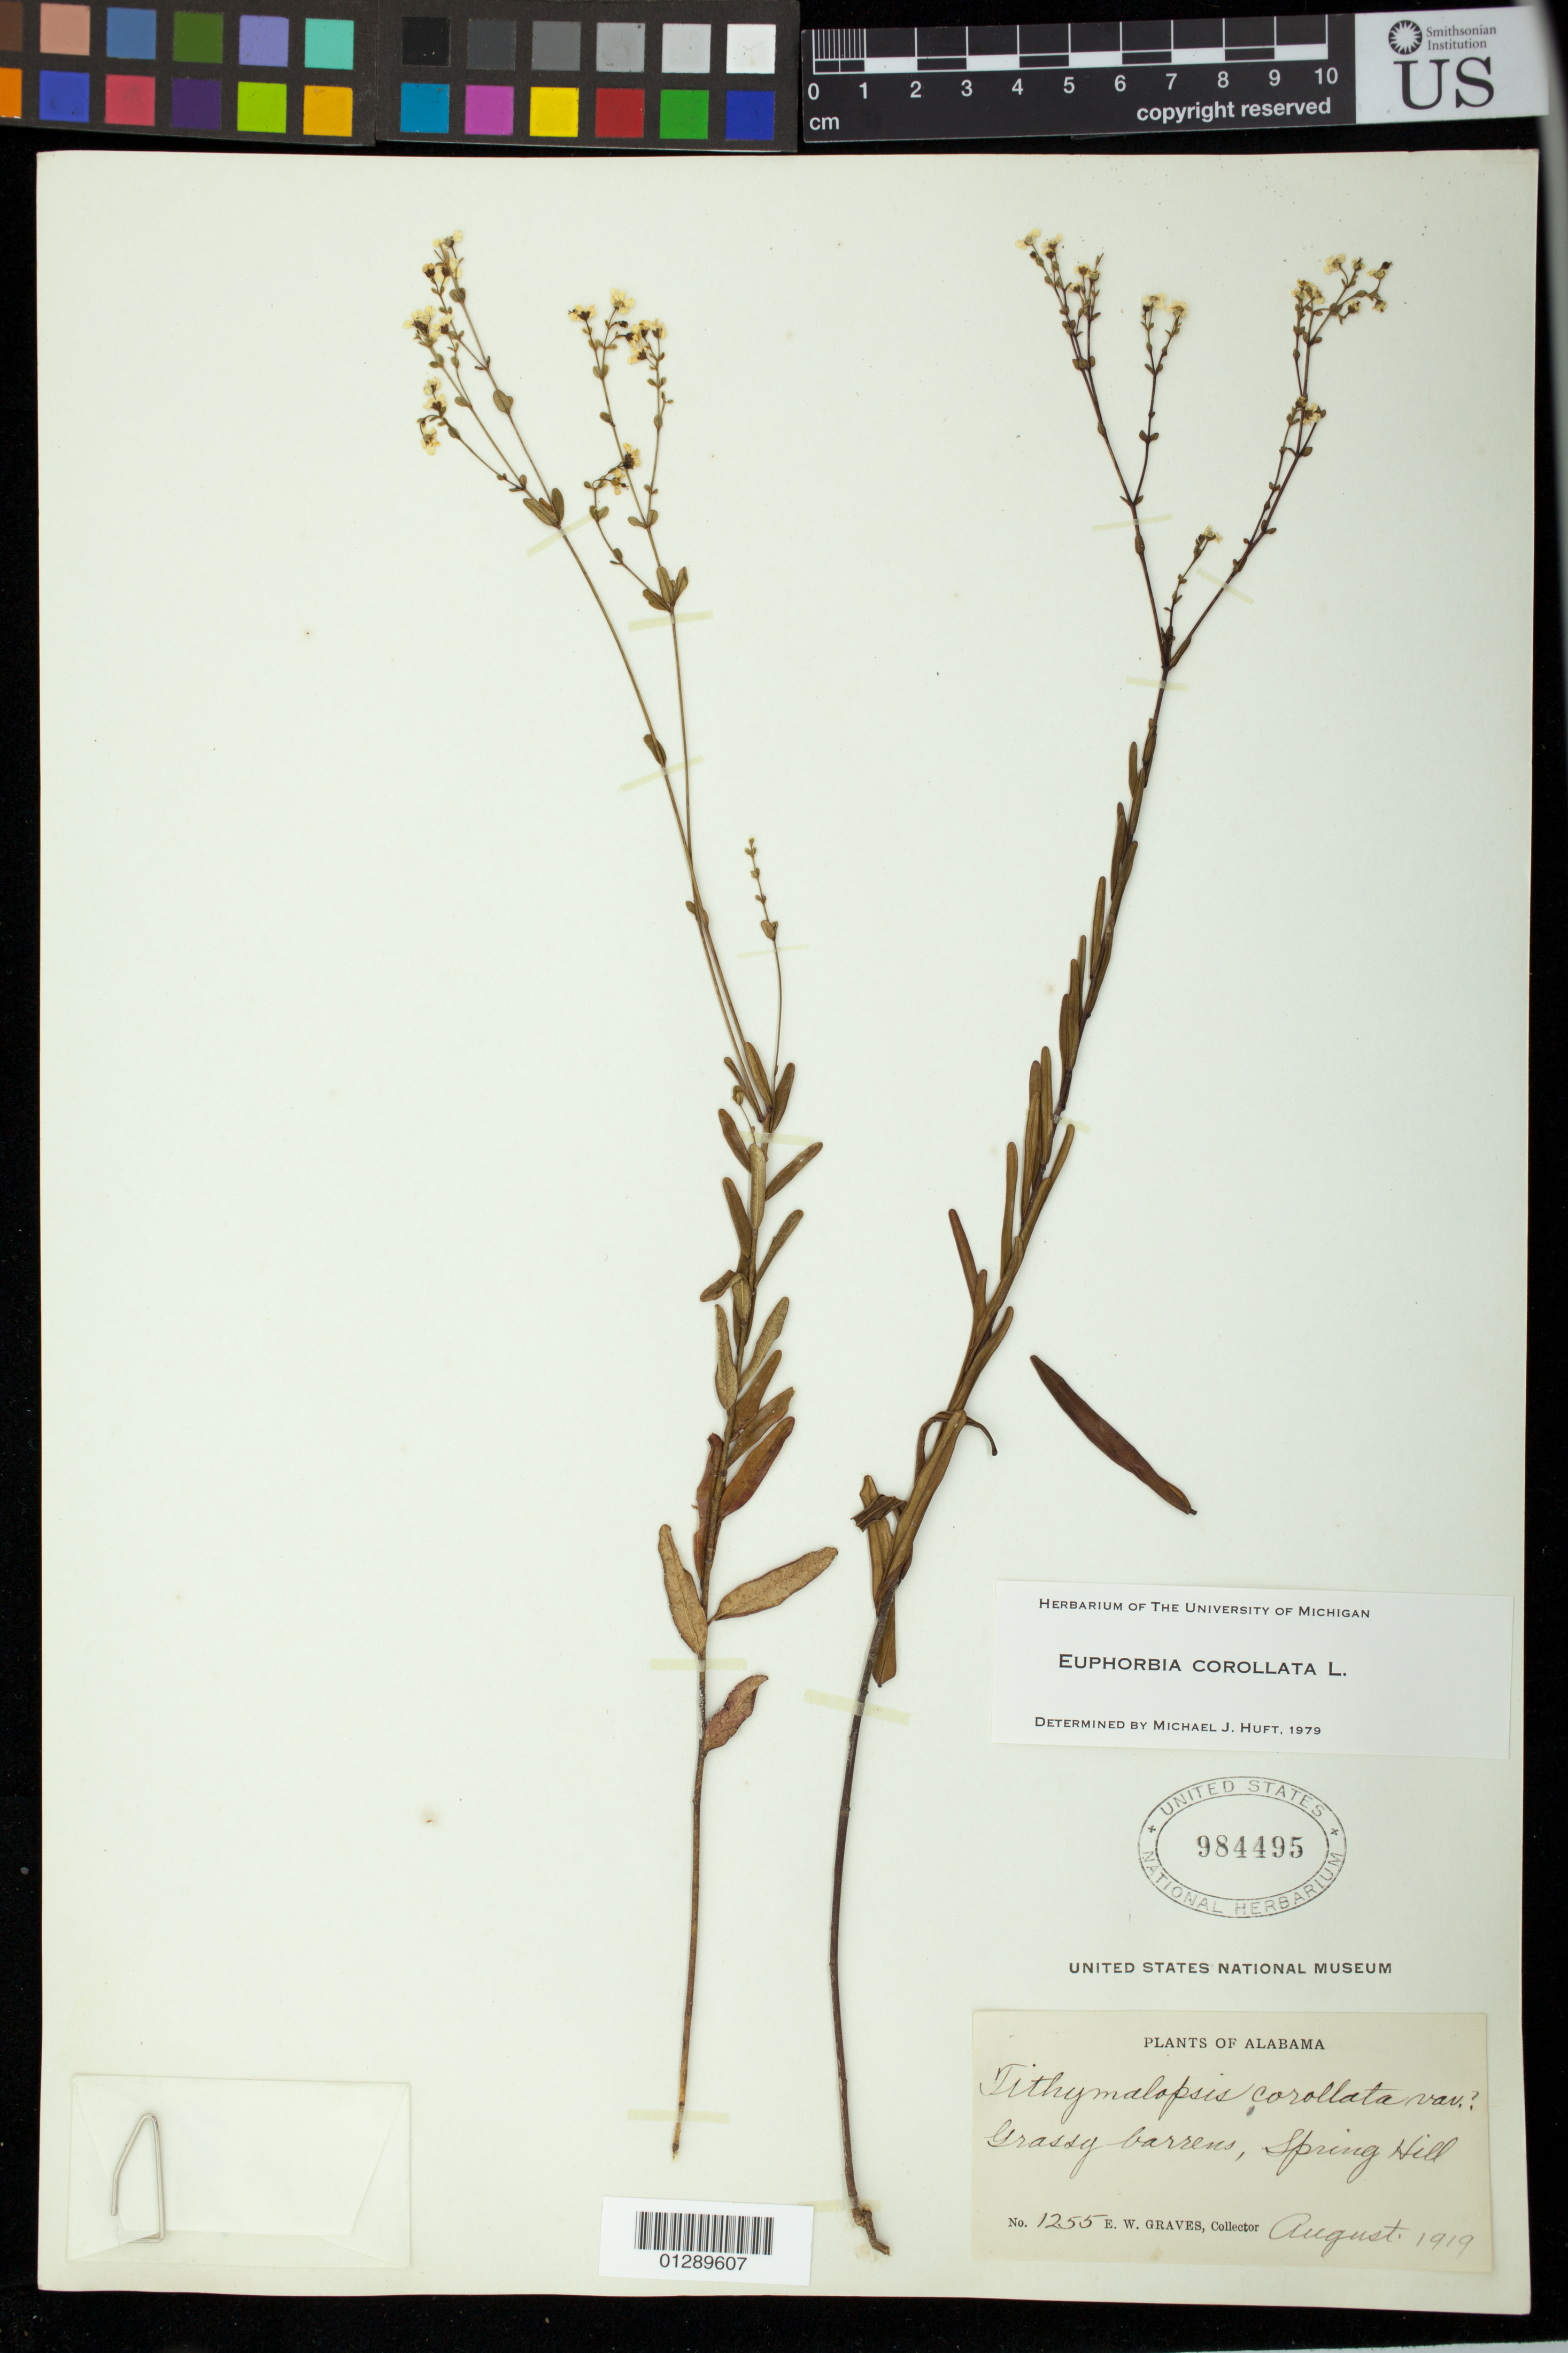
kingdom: Plantae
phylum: Tracheophyta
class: Magnoliopsida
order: Malpighiales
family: Euphorbiaceae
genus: Euphorbia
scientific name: Euphorbia corollata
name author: L.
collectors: E. Graves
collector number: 1255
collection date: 1919-08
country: United States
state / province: Alabama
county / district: Mobile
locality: Spring Hill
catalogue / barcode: US 984495